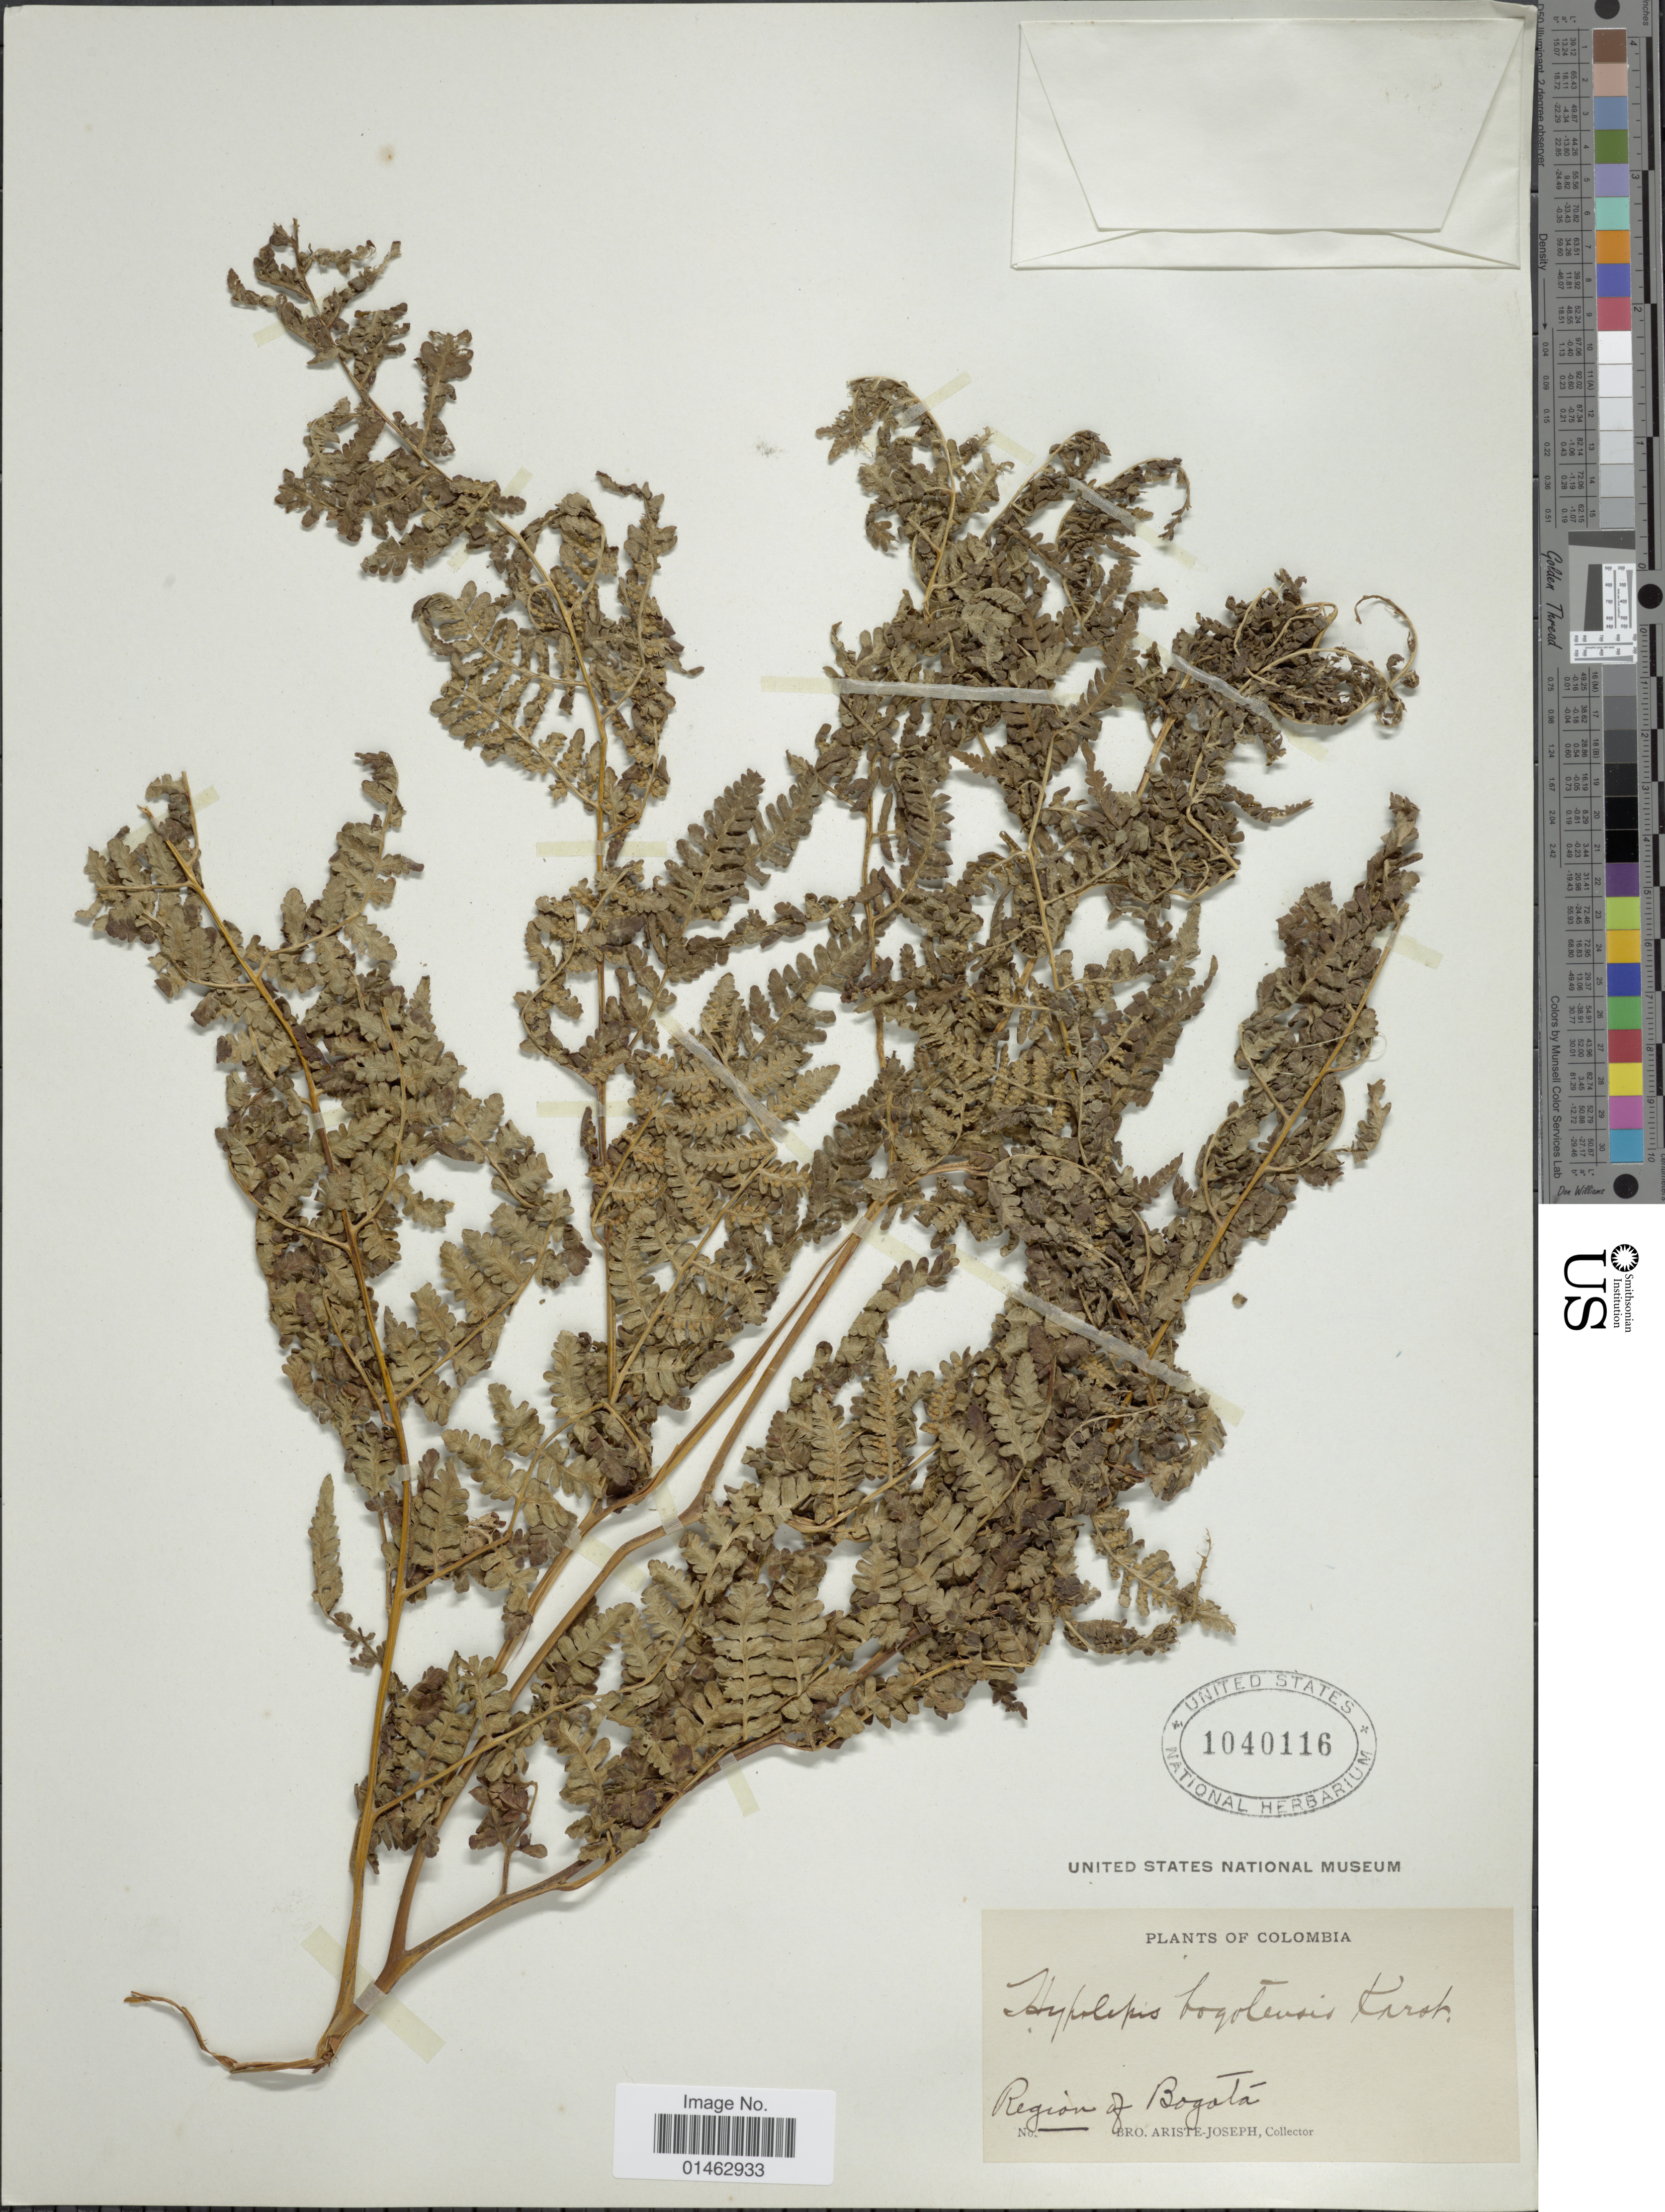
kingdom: Plantae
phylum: Tracheophyta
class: Polypodiopsida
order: Polypodiales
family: Dennstaedtiaceae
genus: Hypolepis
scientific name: Hypolepis bogotensis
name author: H. Karst.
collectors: Bro. Ariste-Joseph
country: Colombia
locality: Region of Bogot5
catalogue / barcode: US 1040116